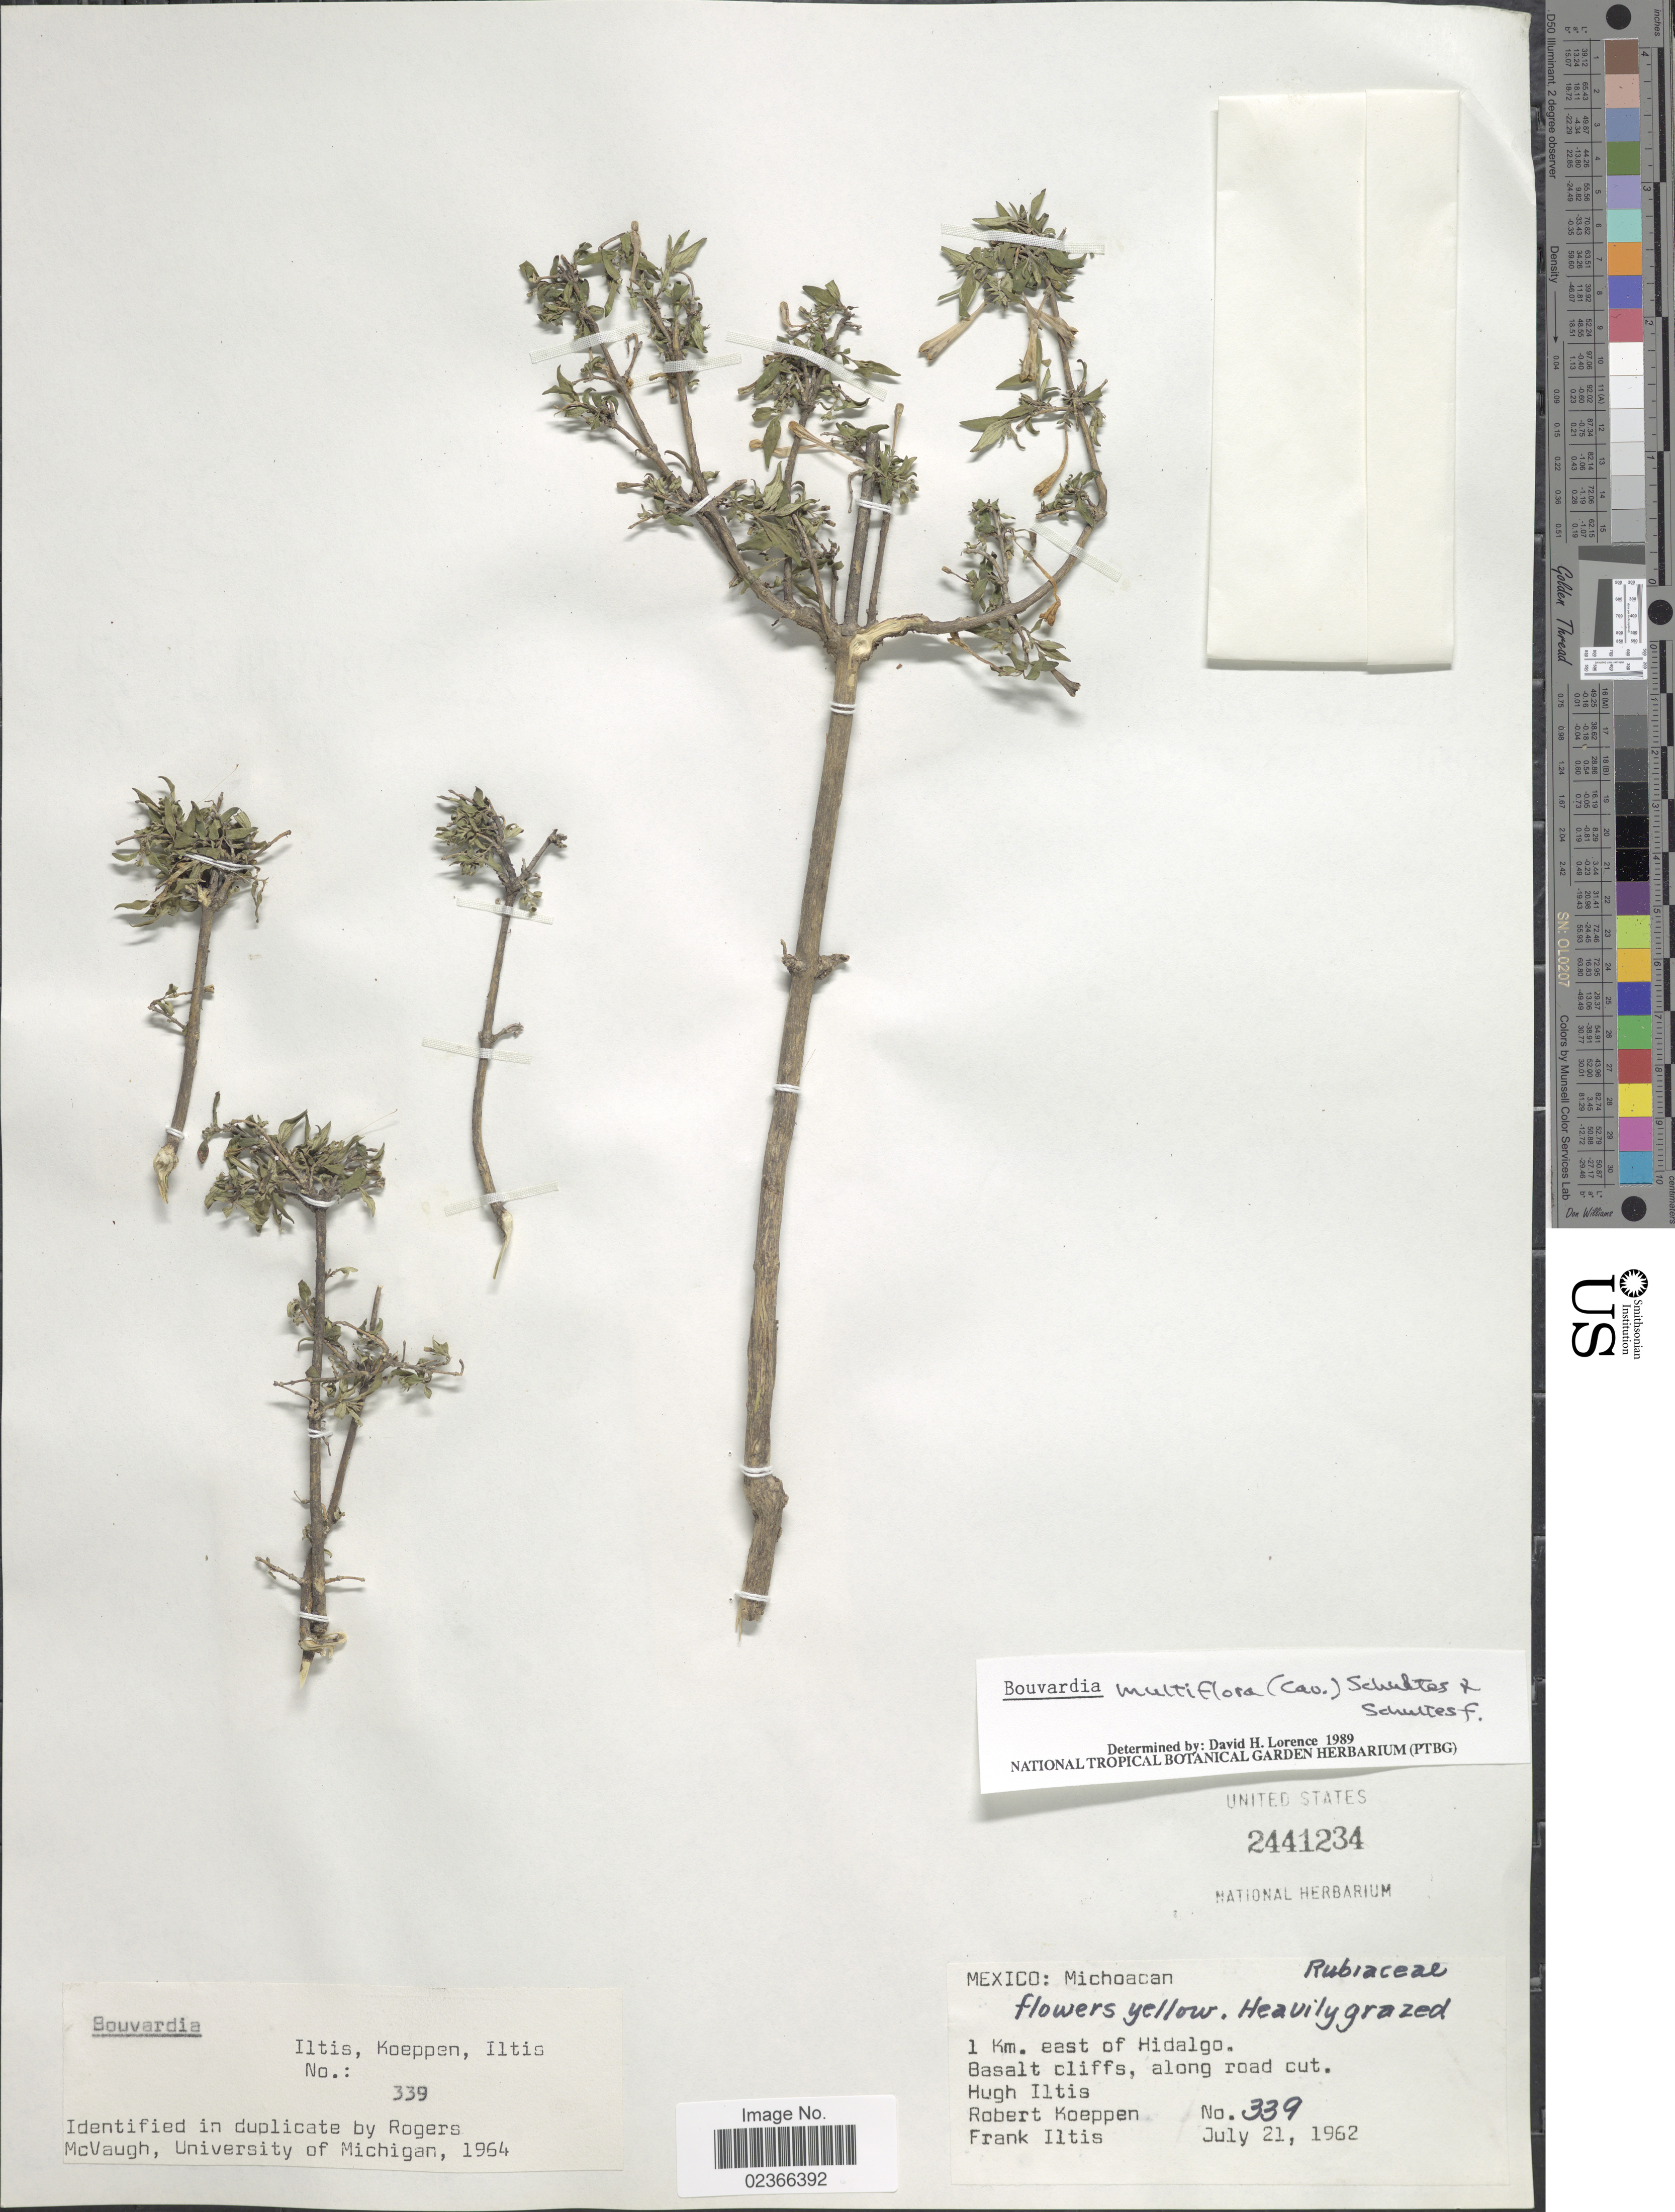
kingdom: Plantae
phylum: Tracheophyta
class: Magnoliopsida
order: Gentianales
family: Rubiaceae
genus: Bouvardia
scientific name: Bouvardia multiflora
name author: (Cav.) Schult.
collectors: H. H. Iltis, R. C. Koeppen & F. S. Iltis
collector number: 339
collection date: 1963-07-21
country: Mexico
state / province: Michoacán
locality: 1 km. east of Hidalgo. Basalt cliffs, along road cut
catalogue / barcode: US 2441234